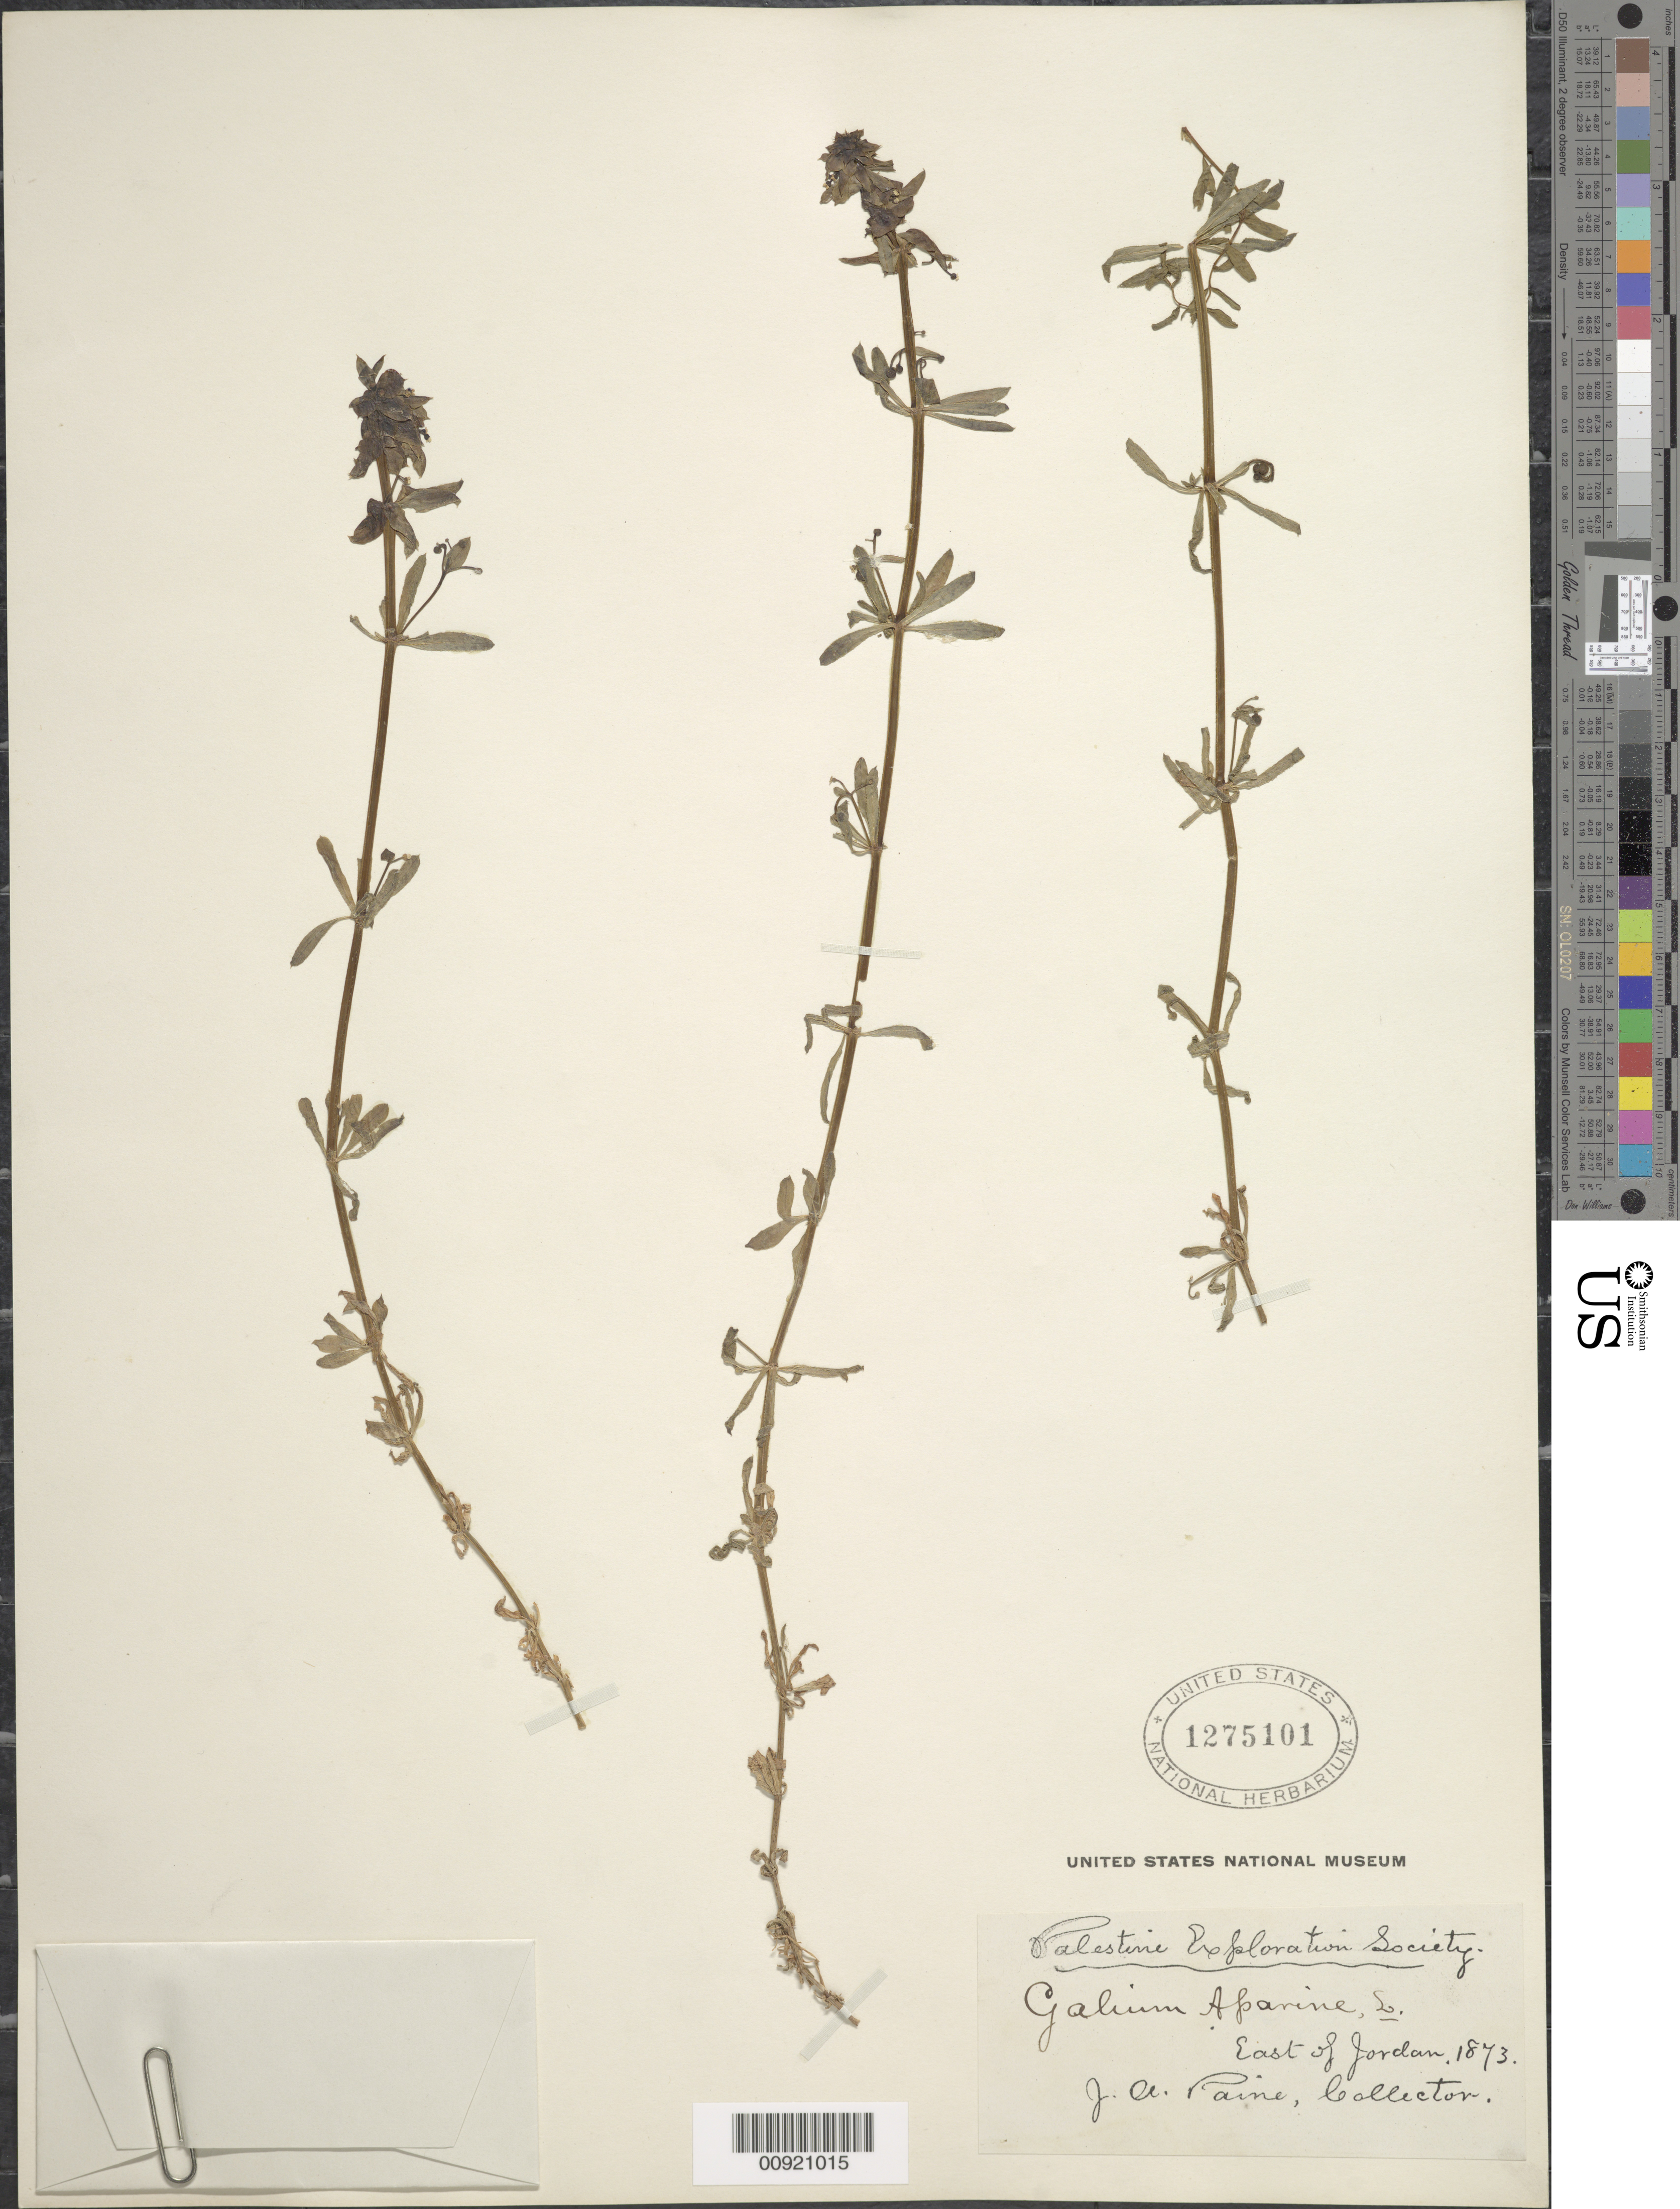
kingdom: Plantae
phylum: Tracheophyta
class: Magnoliopsida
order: Gentianales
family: Rubiaceae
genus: Galium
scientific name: Galium aparine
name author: L.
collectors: J. A. Paine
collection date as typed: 1873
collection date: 1873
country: Jordan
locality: East of Jordan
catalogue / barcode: US 1275101